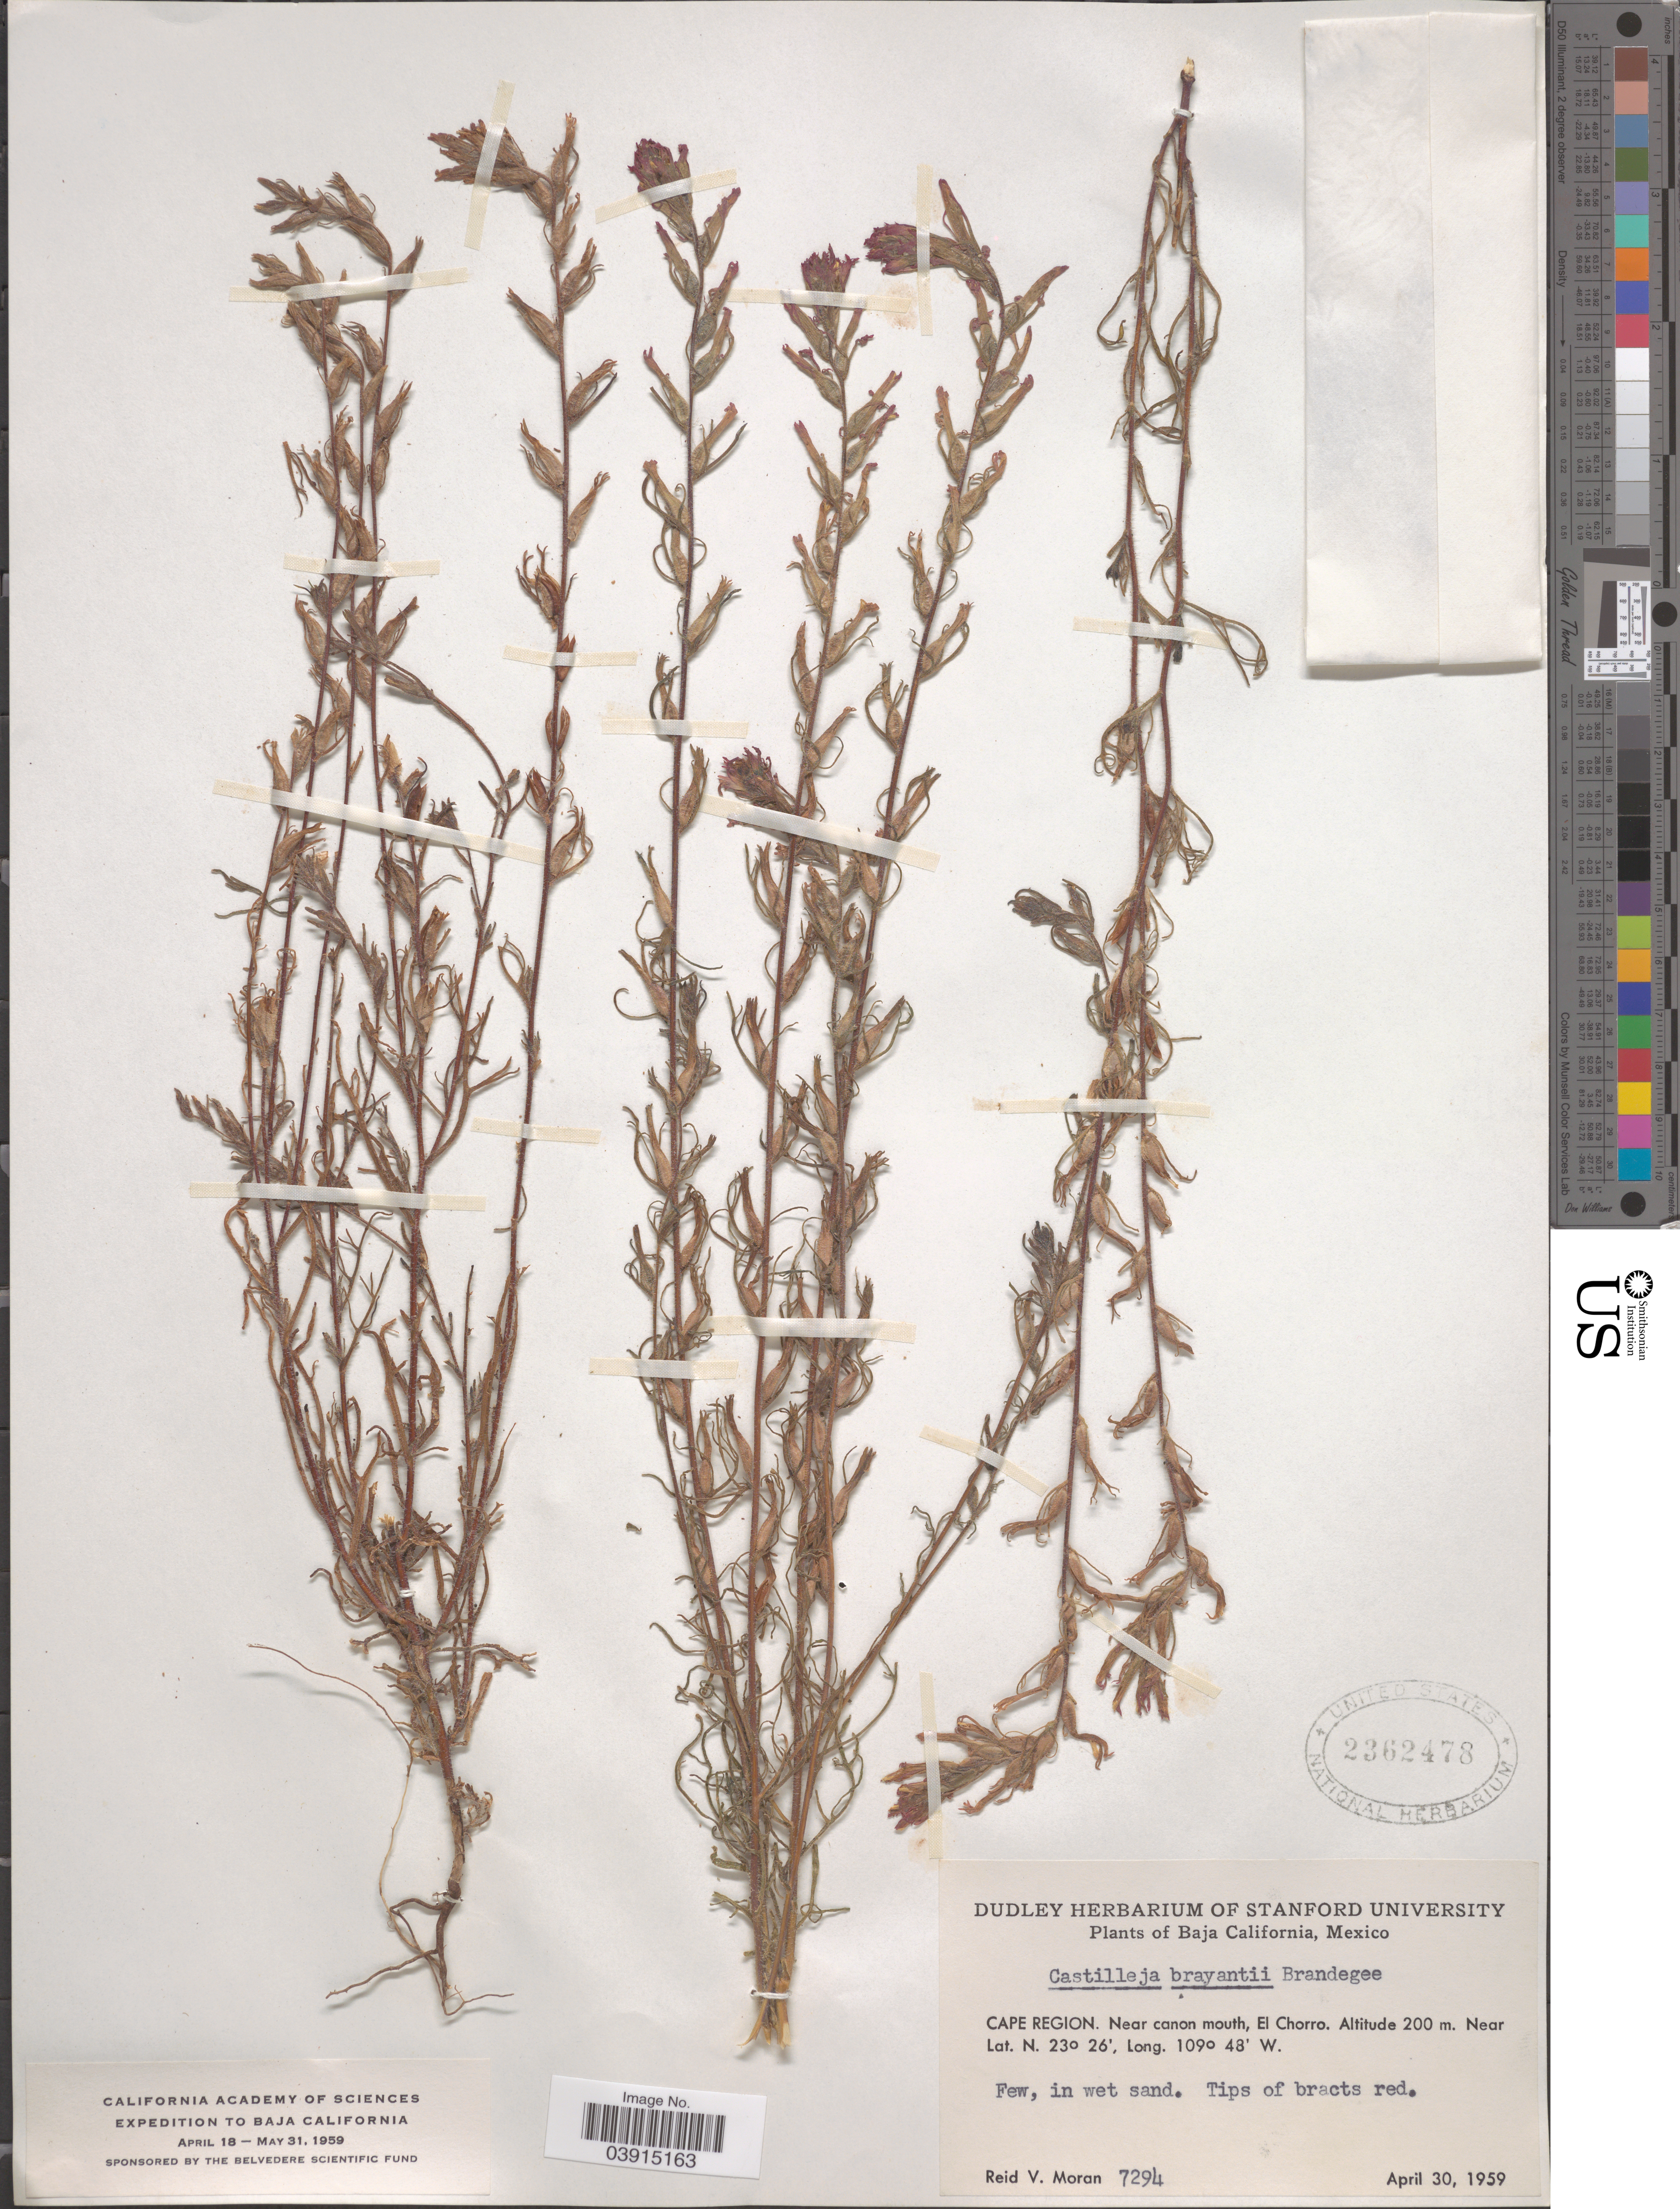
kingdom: Plantae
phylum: Tracheophyta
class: Magnoliopsida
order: Lamiales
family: Orobanchaceae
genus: Castilleja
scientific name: Castilleja bryantii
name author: Brandegee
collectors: R. V. Moran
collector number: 7294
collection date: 1959-04-30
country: Mexico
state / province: Baja California Sur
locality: Cape Region. Near canon mouth, El Chorro.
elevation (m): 200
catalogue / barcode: US 2362478